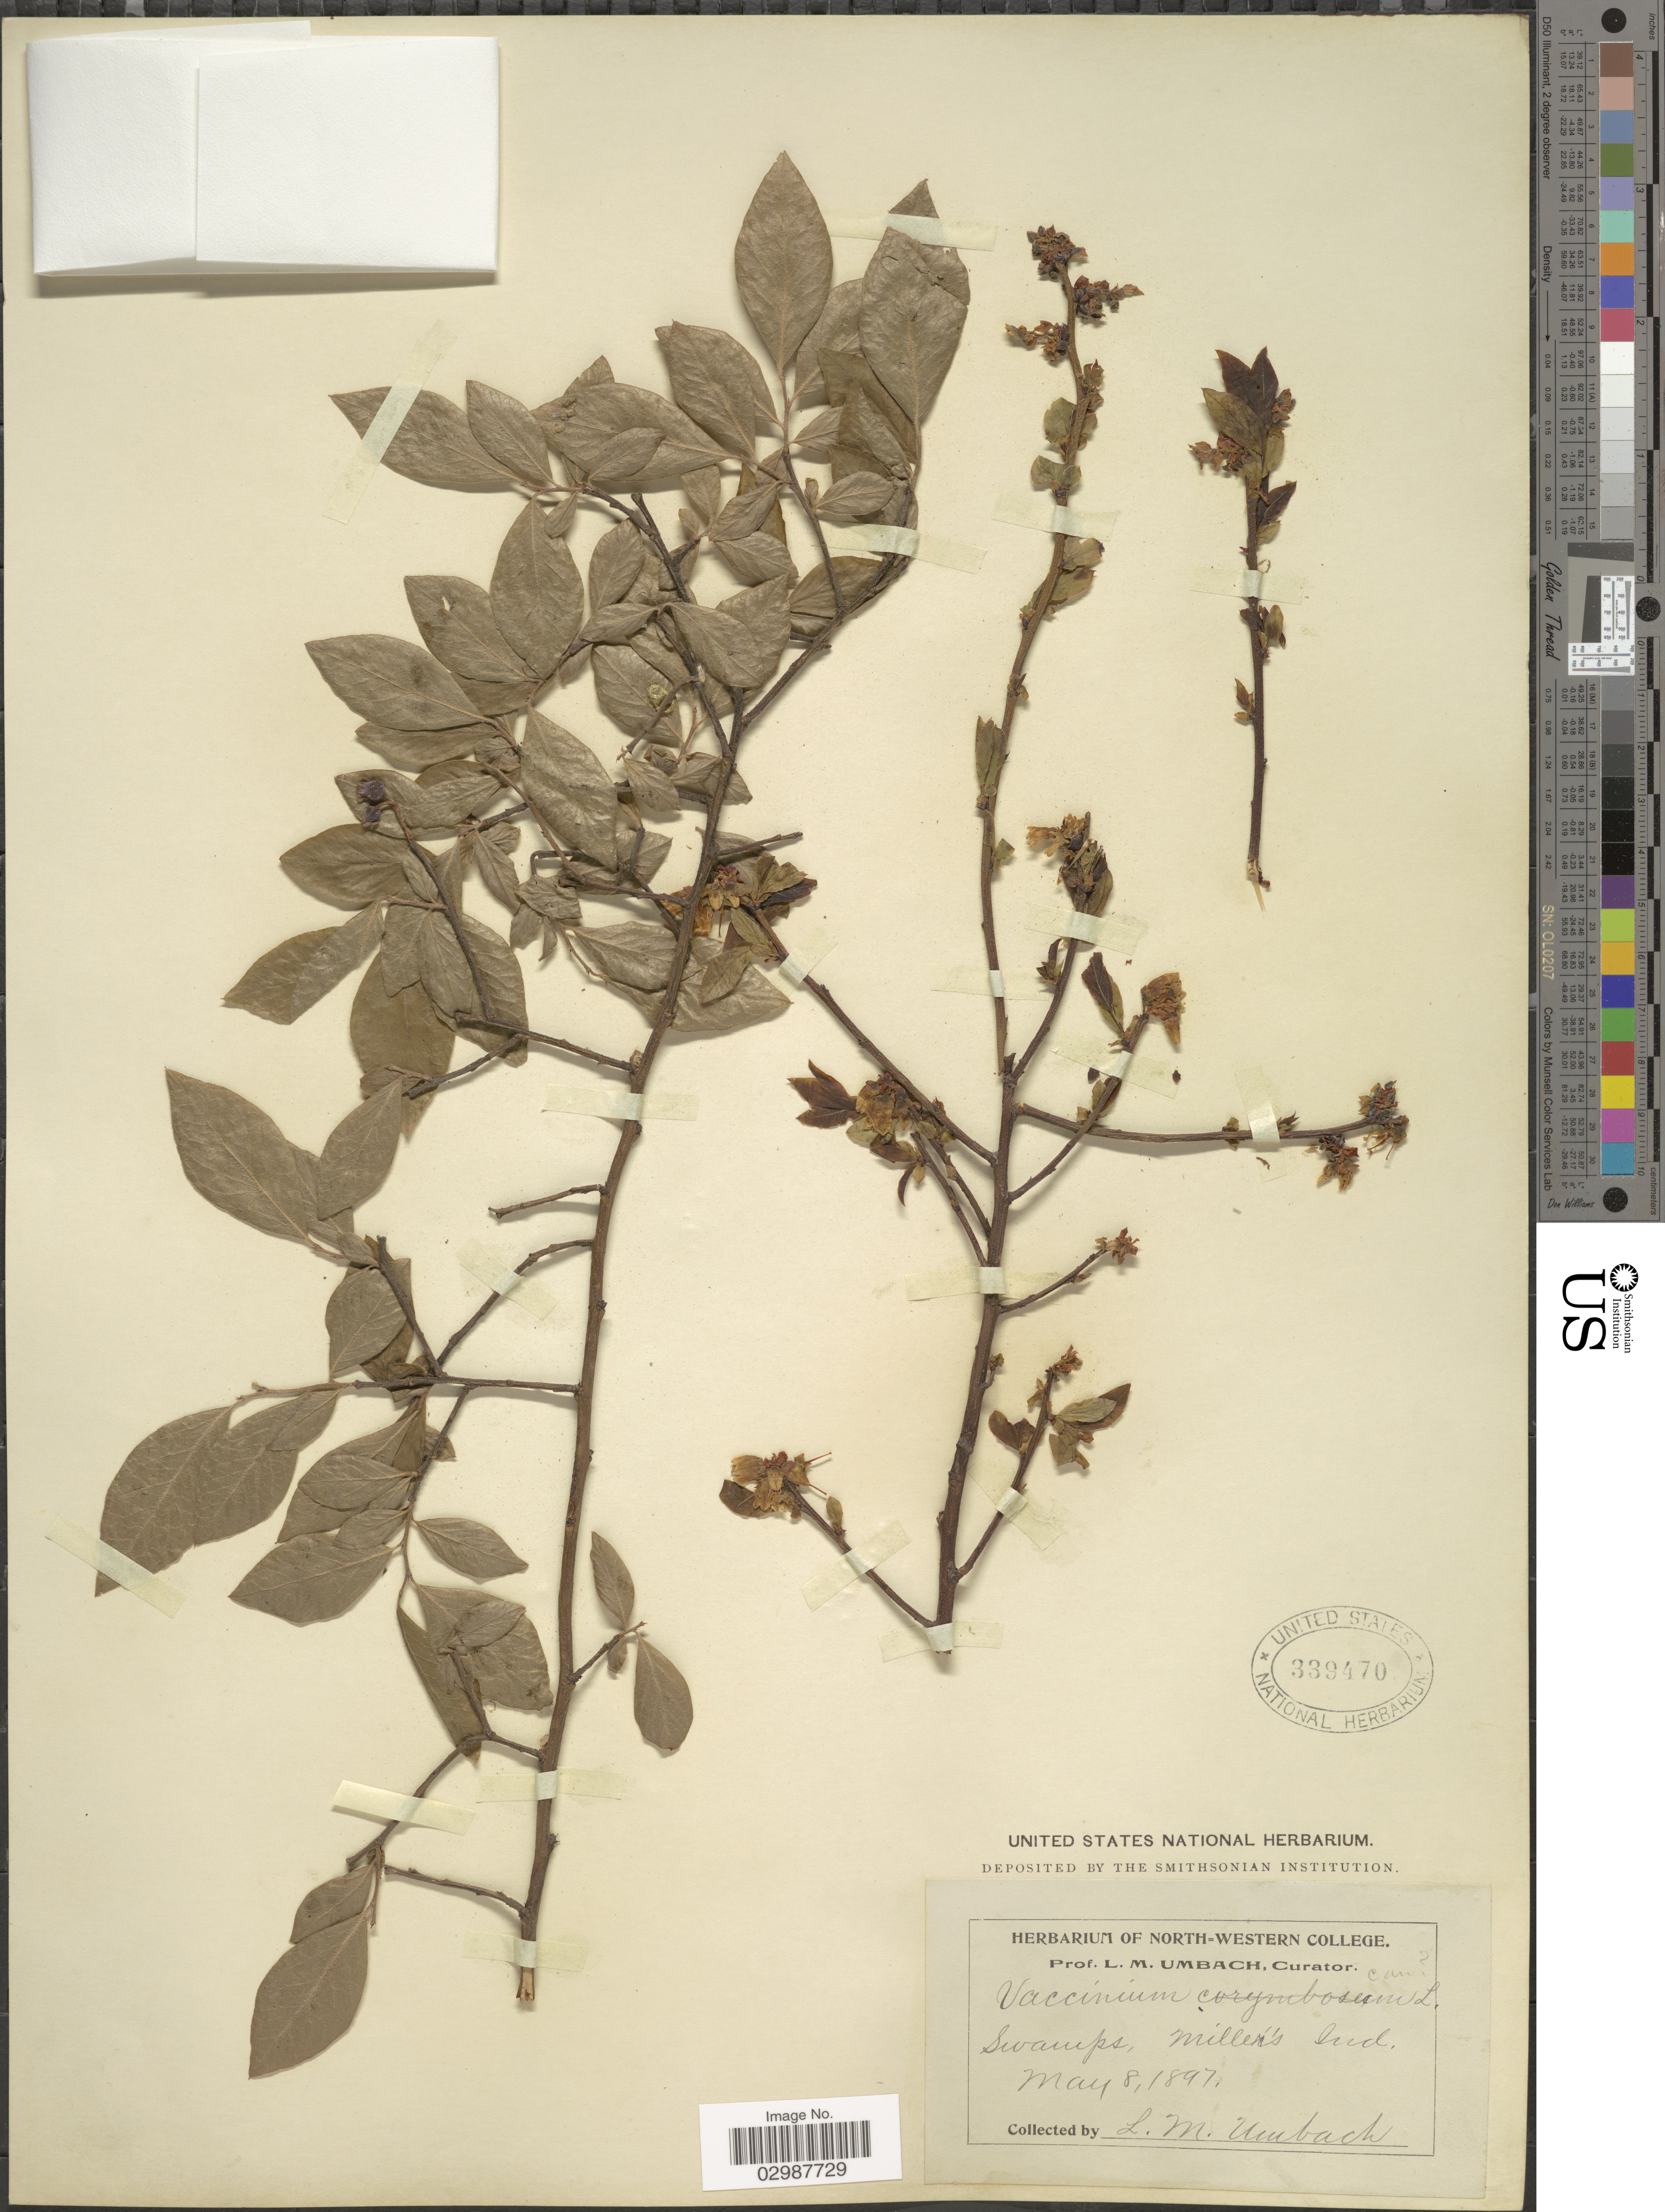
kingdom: Plantae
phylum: Tracheophyta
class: Magnoliopsida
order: Ericales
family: Ericaceae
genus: Vaccinium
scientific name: Vaccinium canadense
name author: Kalm ex Richardson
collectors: L. M. Umbach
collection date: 1897-05-08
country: United States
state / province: Indiana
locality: Swamps, Miller's.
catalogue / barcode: US 339470